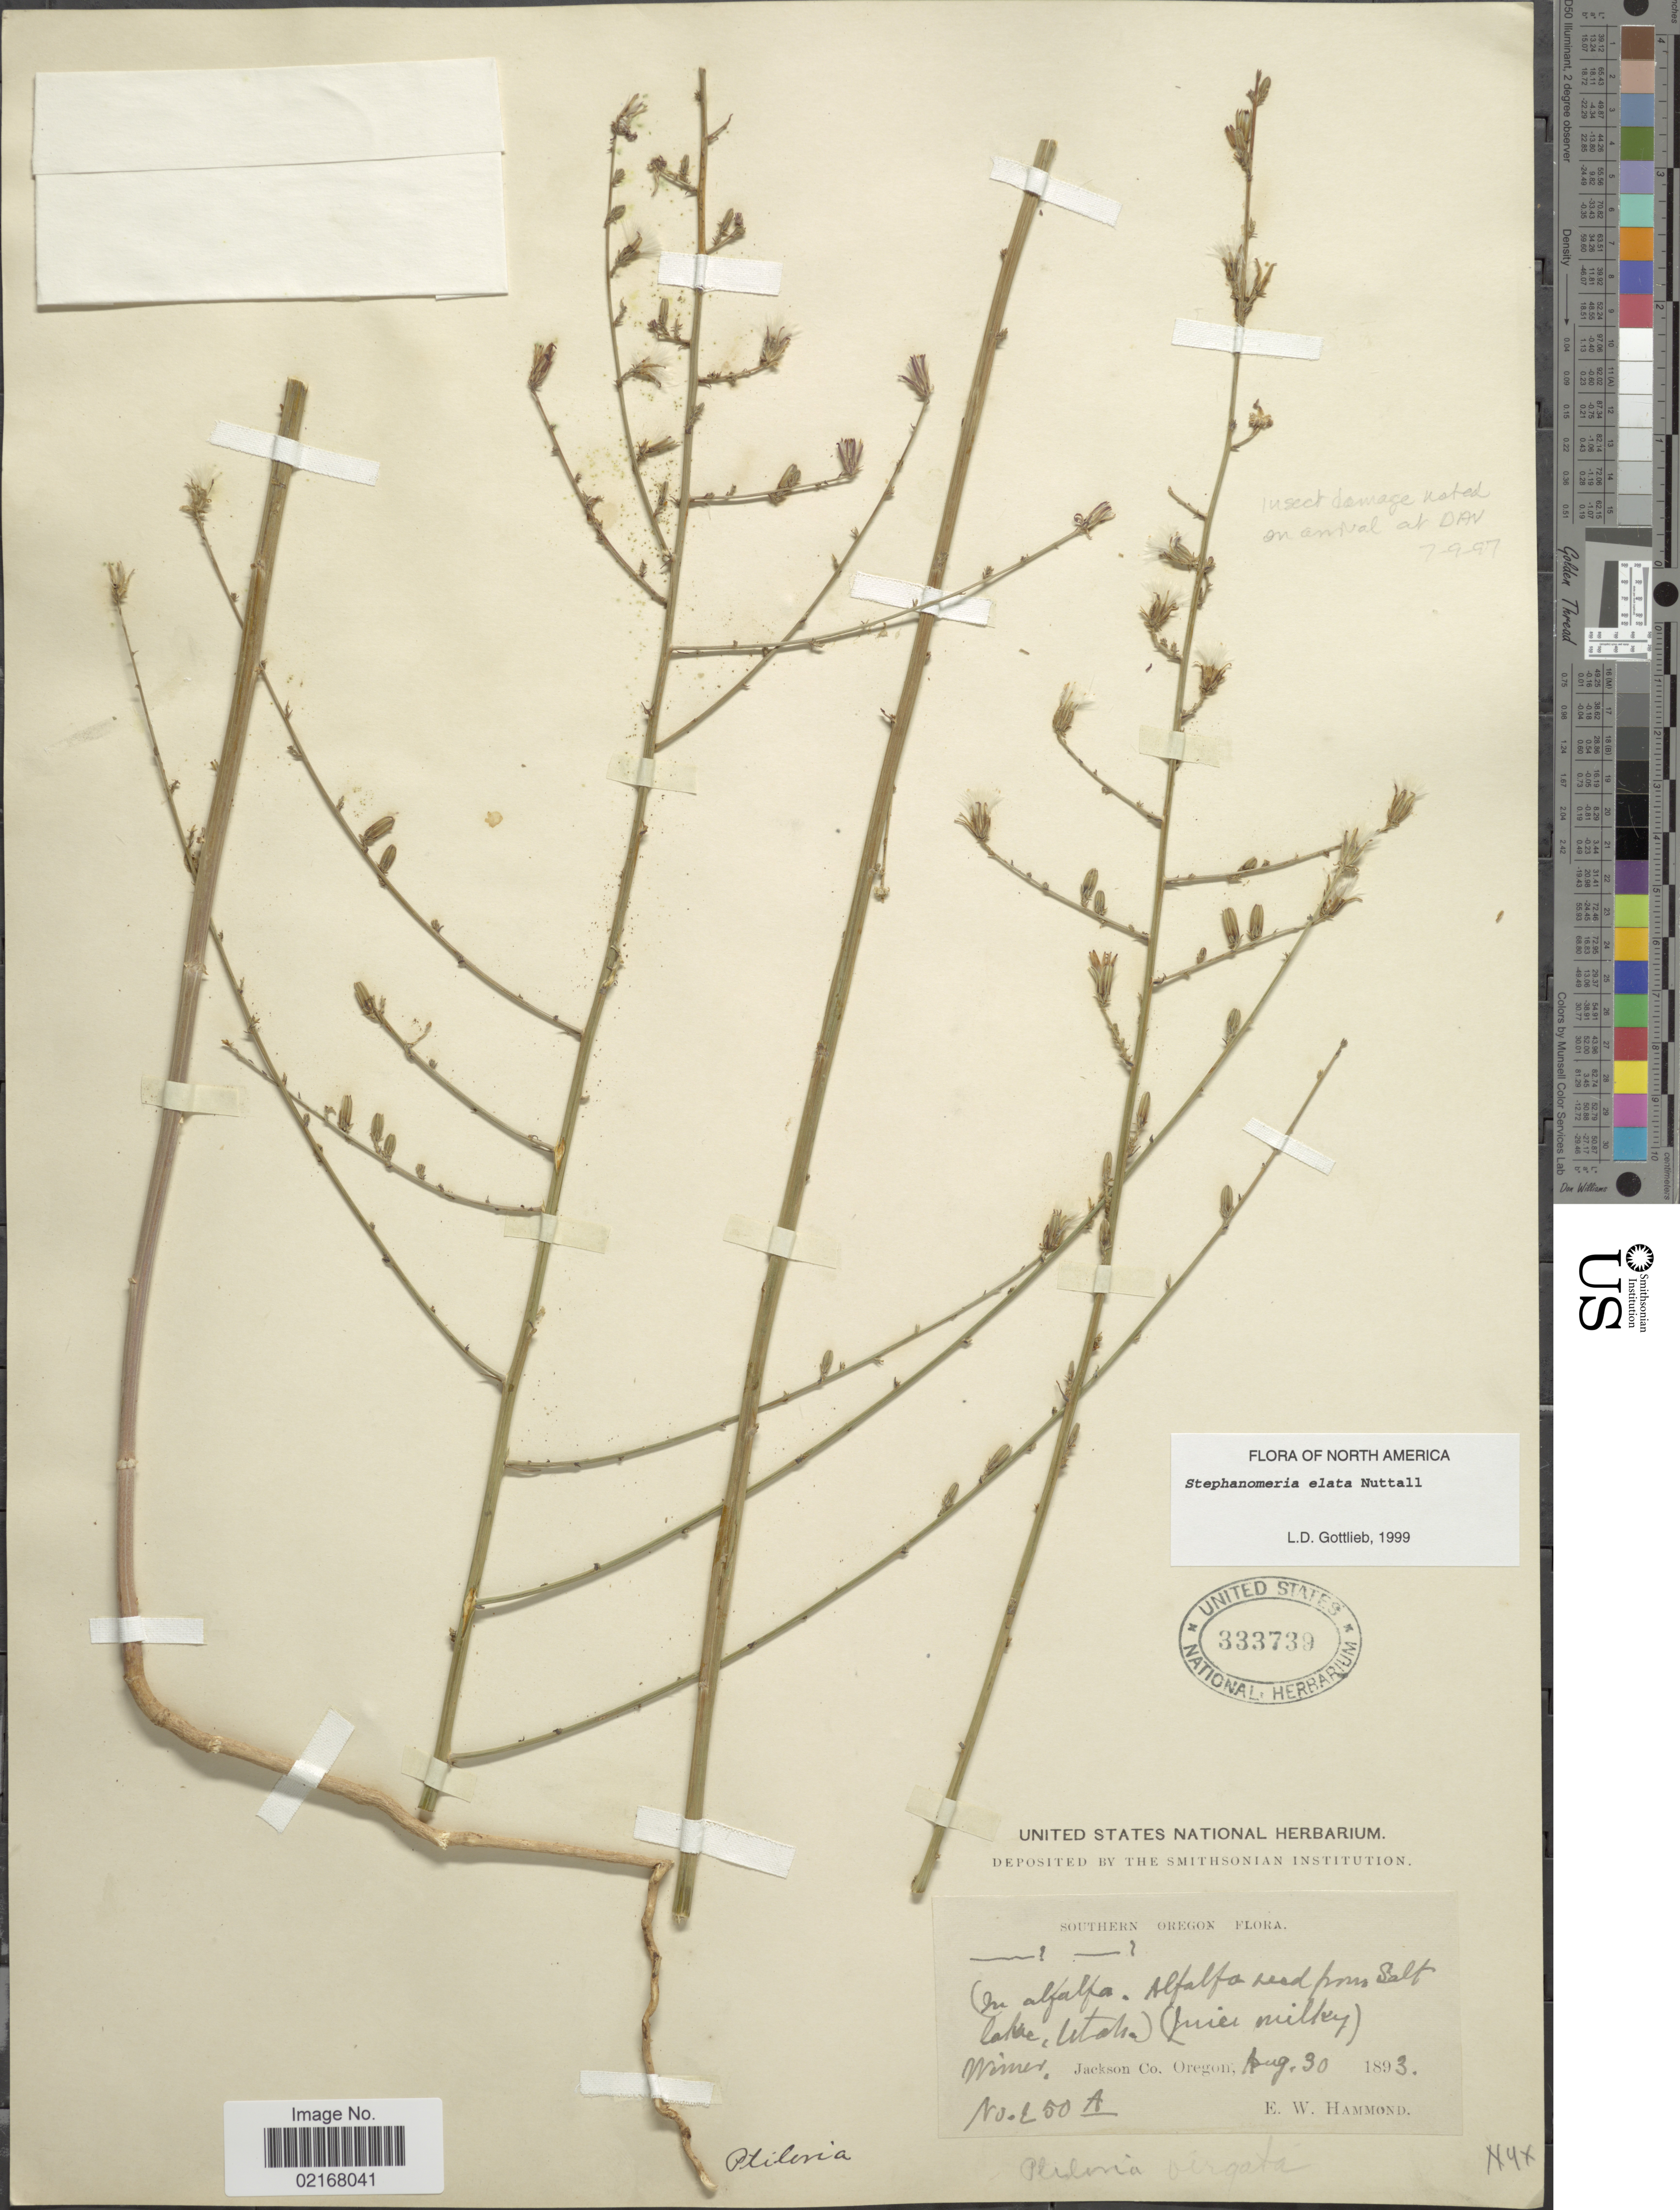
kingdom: Plantae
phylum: Tracheophyta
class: Magnoliopsida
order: Asterales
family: Asteraceae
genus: Stephanomeria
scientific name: Stephanomeria elata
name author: Nutt.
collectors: E. Hammond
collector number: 250A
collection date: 1893-08-30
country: United States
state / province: Oregon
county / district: Jackson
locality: Southern Oregon. Wimer, Jackson Co.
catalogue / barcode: US 333739